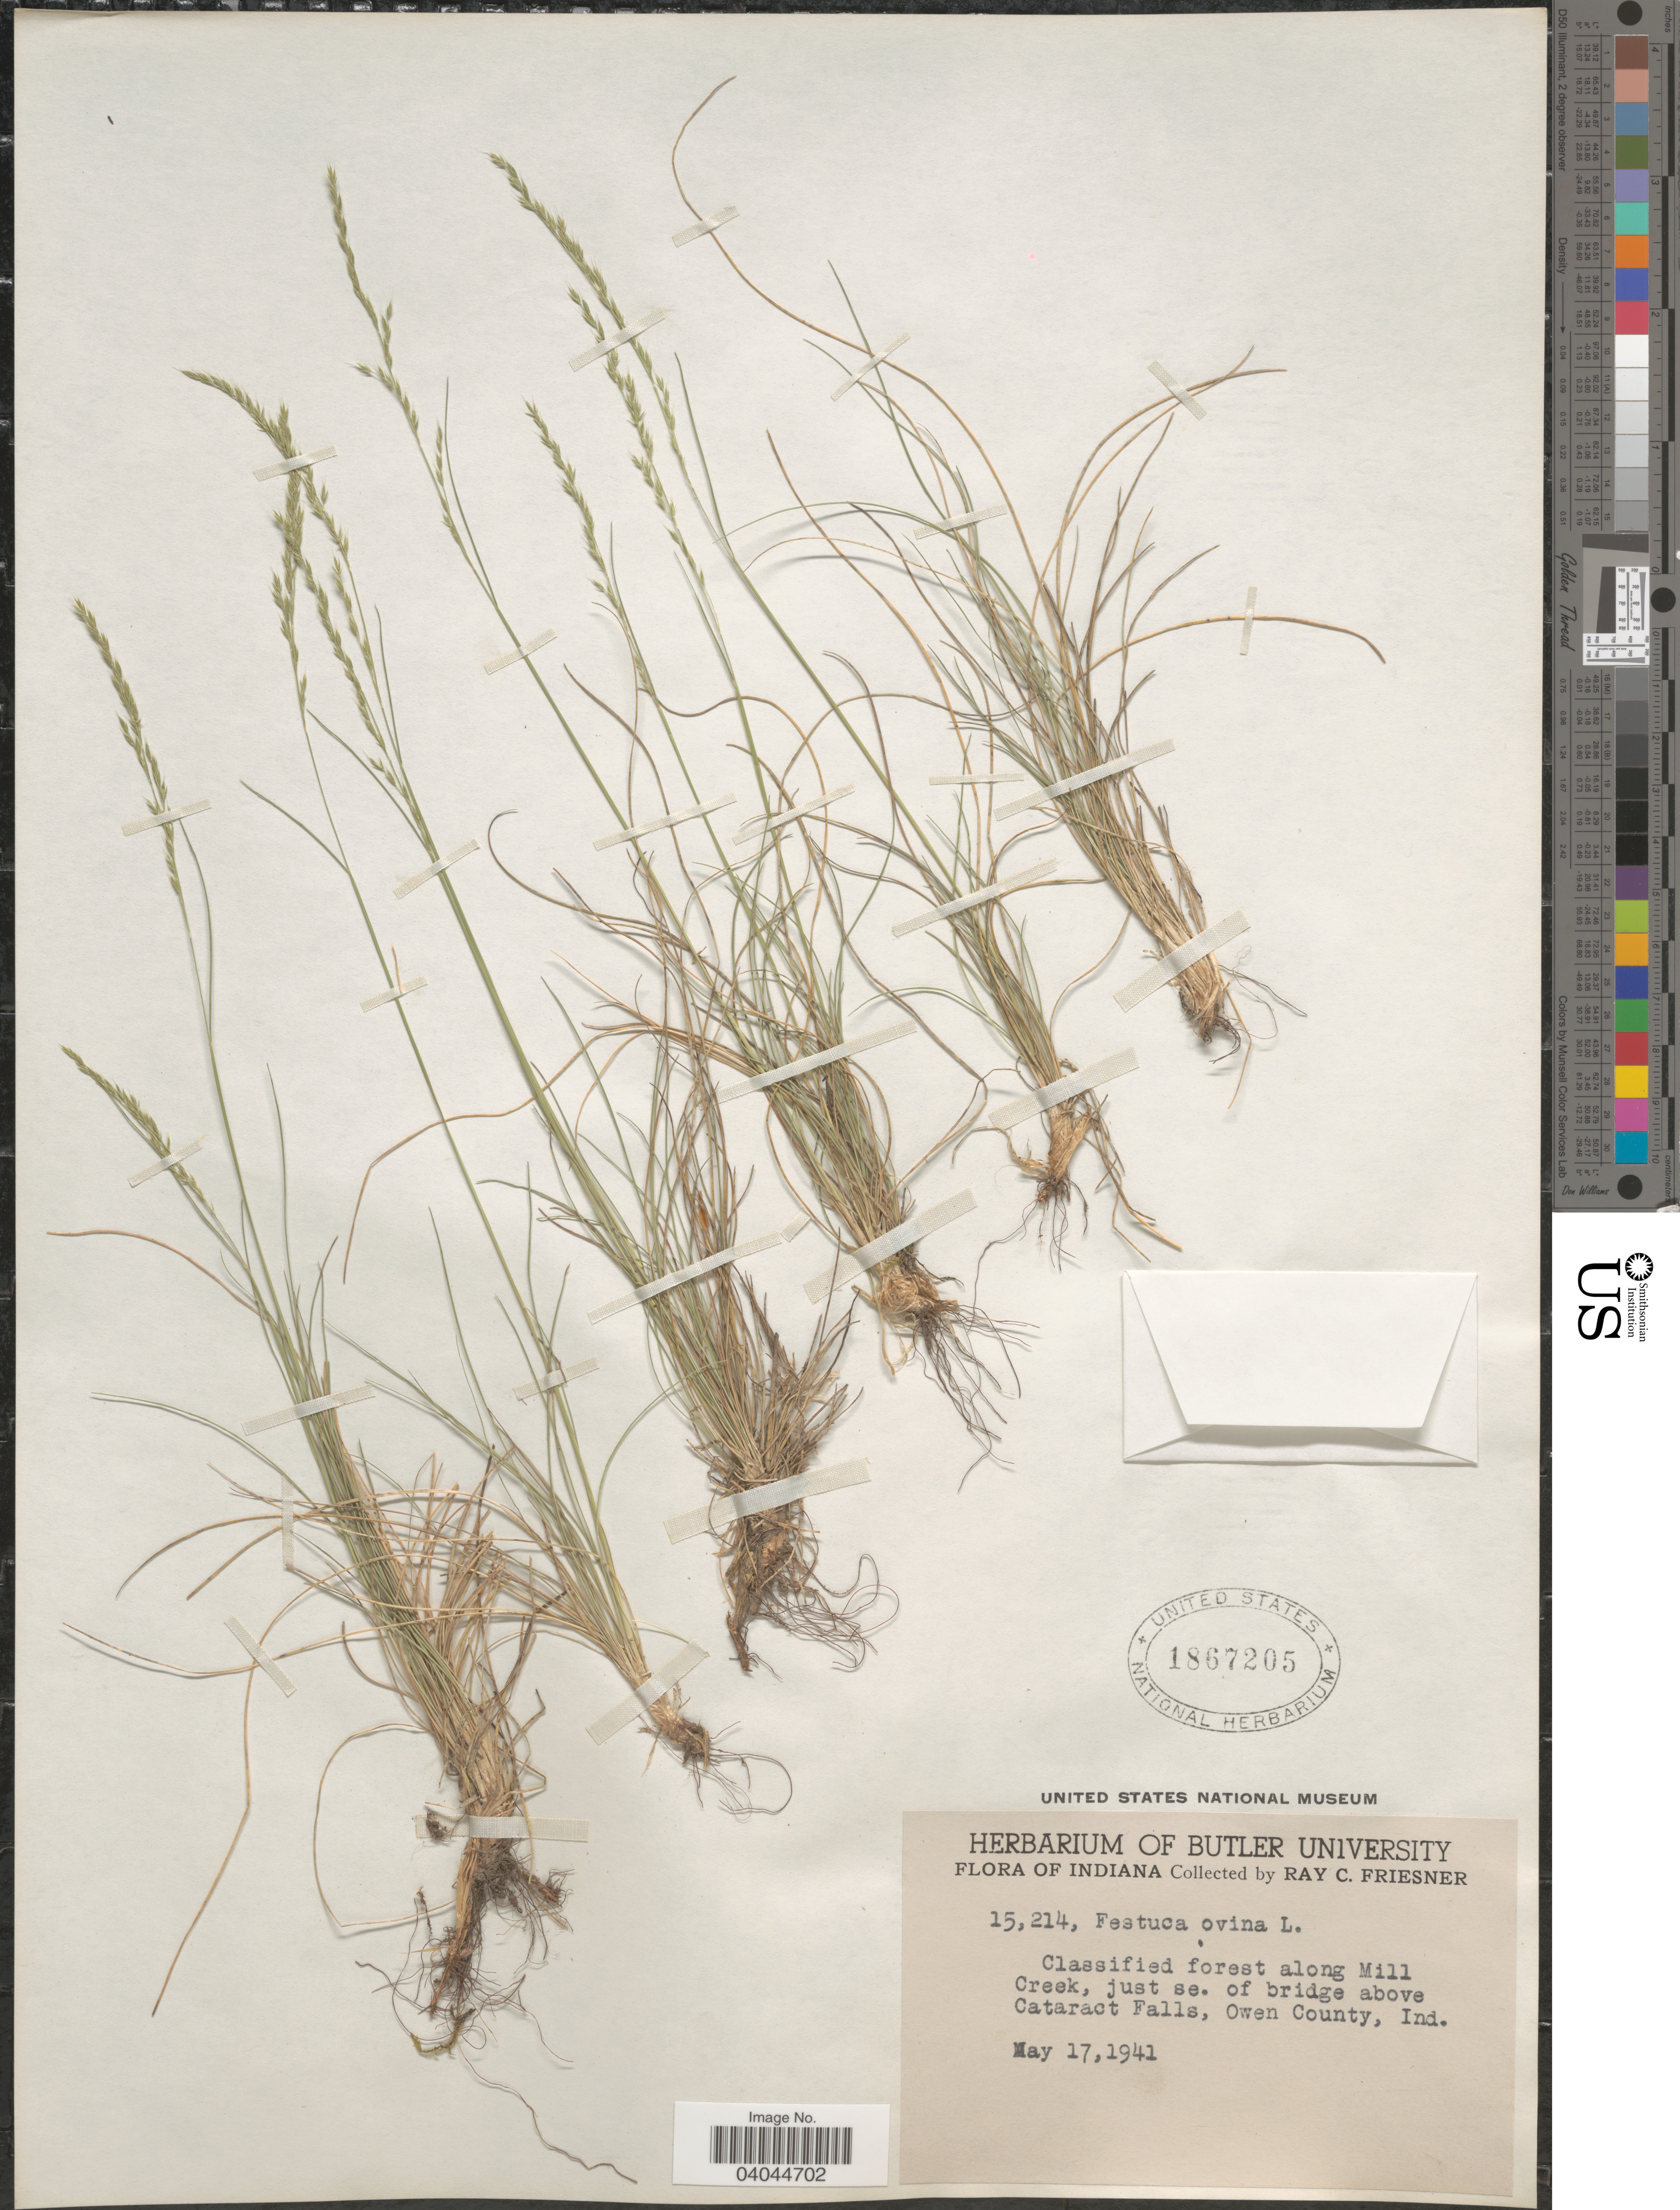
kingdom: Plantae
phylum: Tracheophyta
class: Liliopsida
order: Poales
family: Poaceae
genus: Festuca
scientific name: Festuca ovina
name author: L.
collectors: R. Friesner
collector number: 15214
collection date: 1941-05-17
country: United States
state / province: Indiana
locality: Classified forest along MIll Creek, just se. of bridge above Cataract Falls, Owen County.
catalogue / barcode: US 1867205